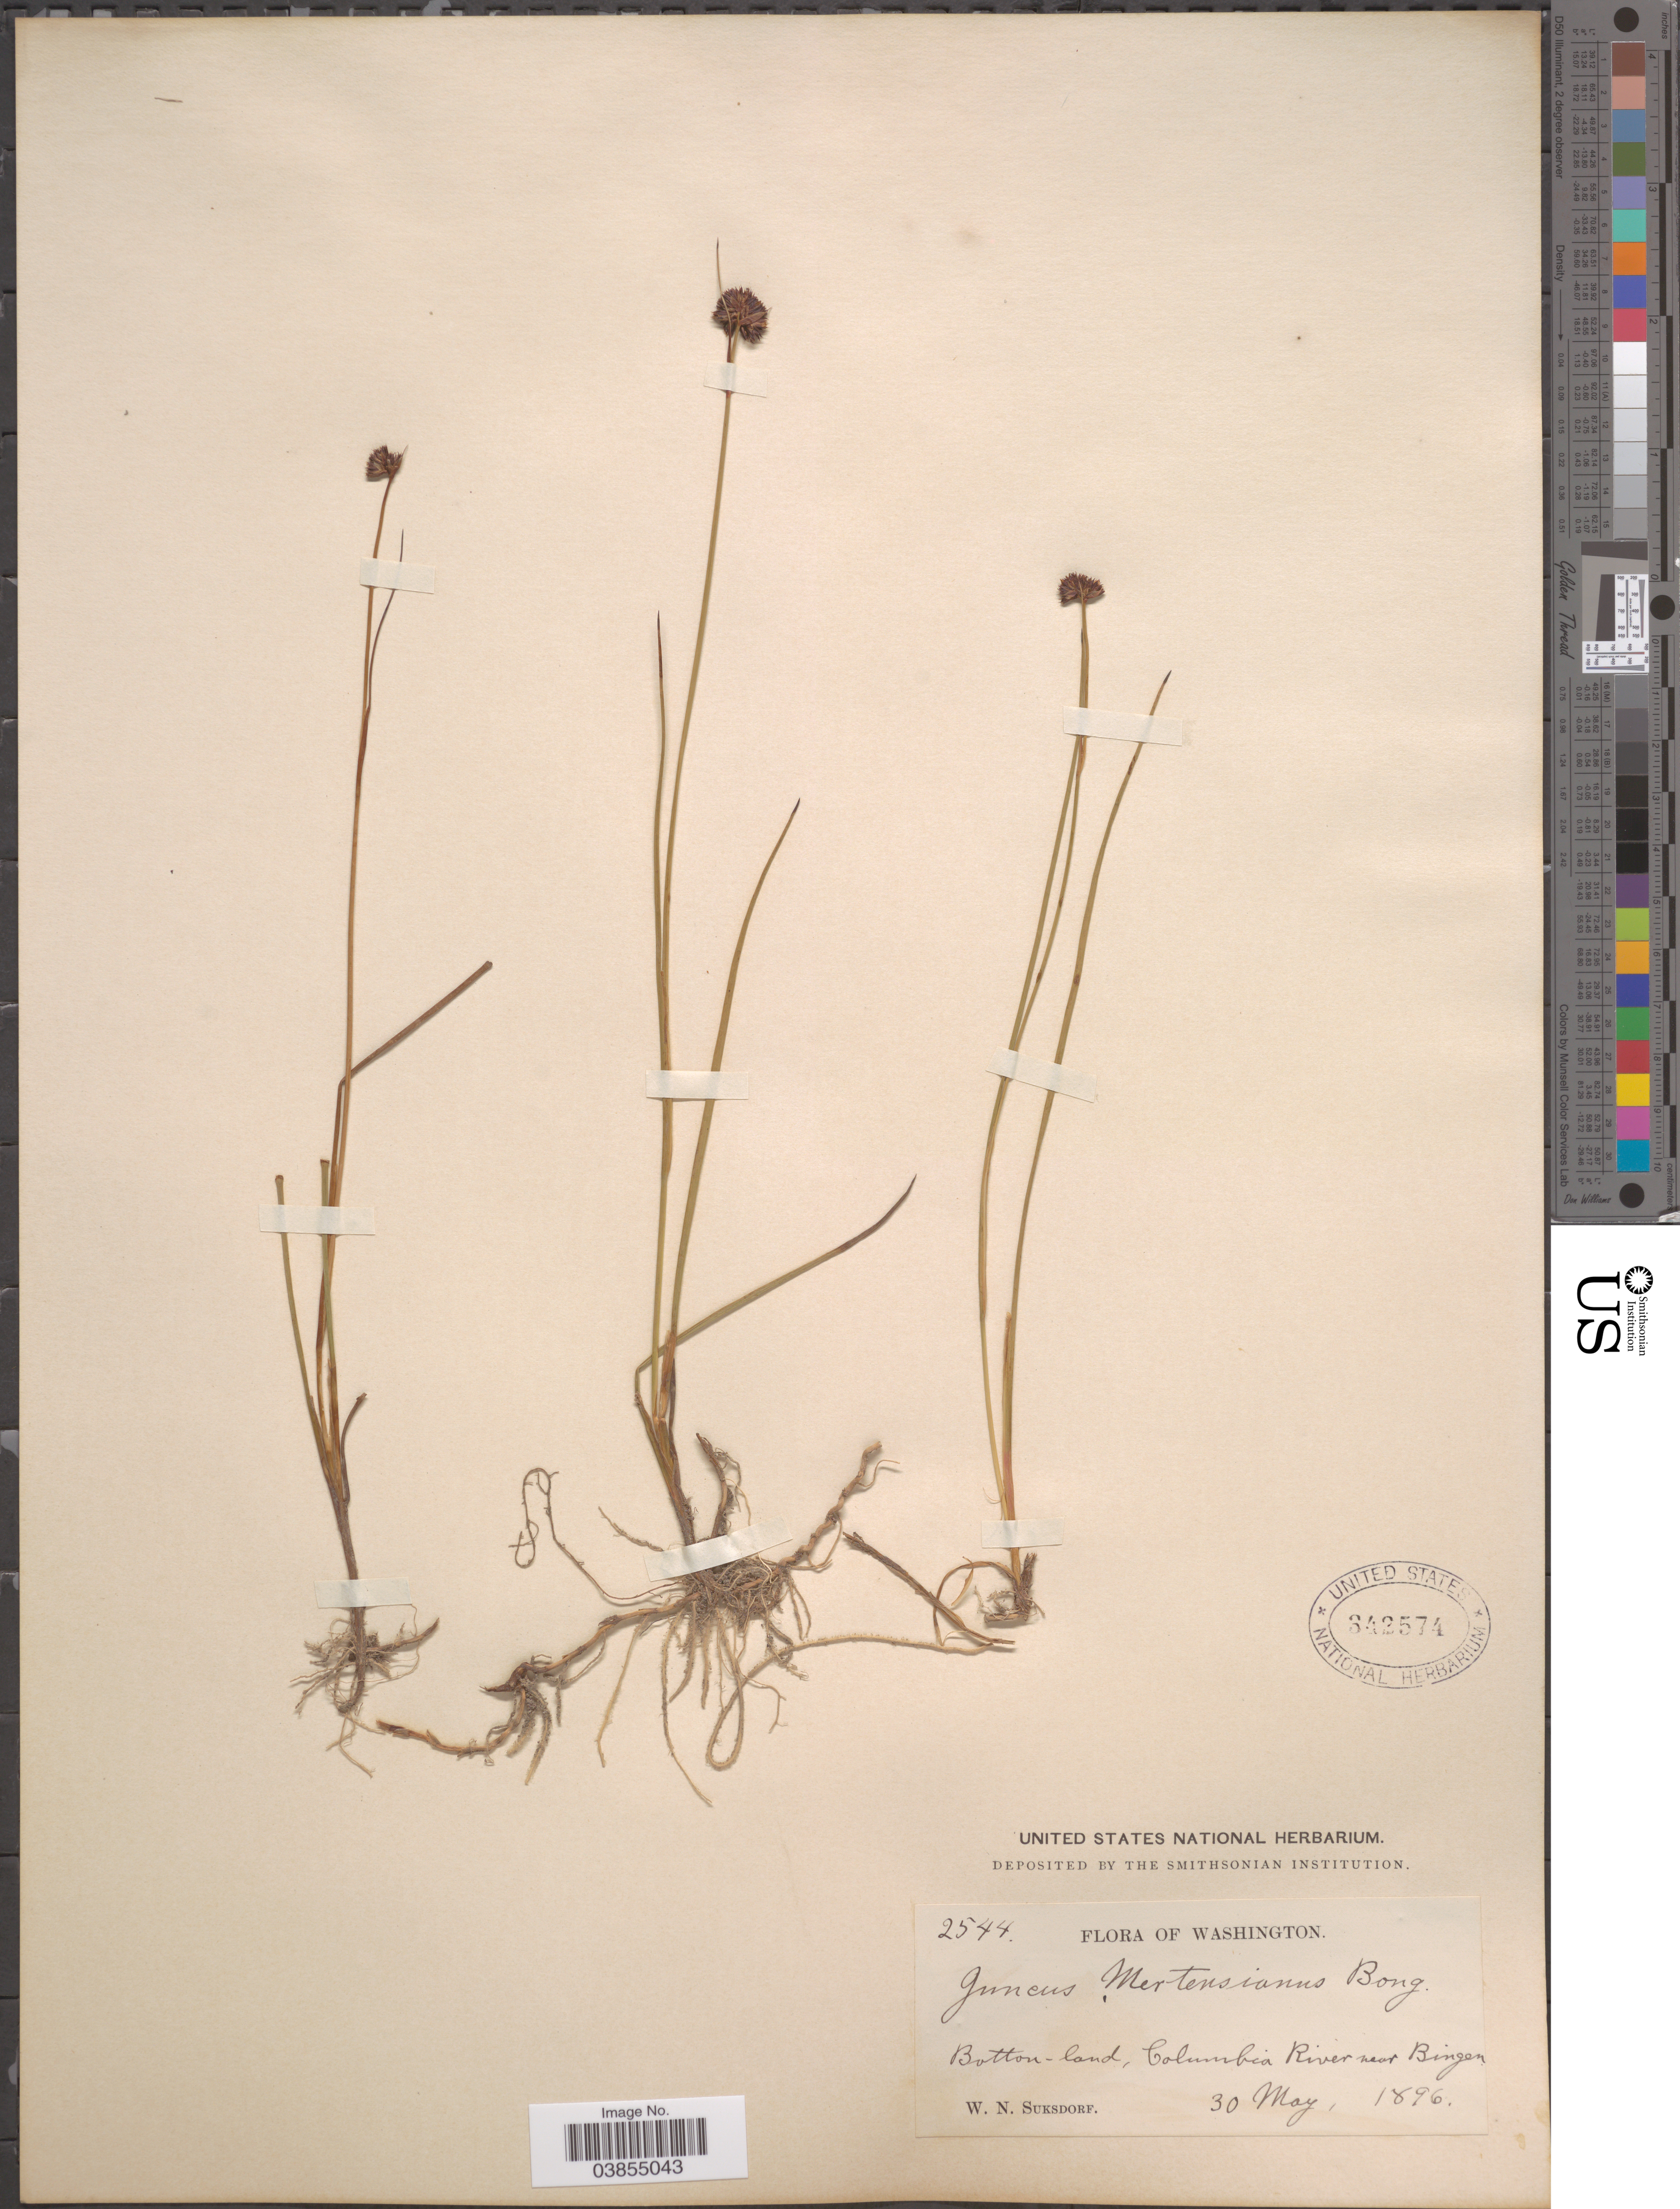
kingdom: Plantae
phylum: Tracheophyta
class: Liliopsida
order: Poales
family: Juncaceae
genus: Juncus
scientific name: Juncus mertensianus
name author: Bong.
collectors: W. N. Suksdorf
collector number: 2544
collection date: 1896-05-30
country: United States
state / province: Washington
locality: Botton-land, Columbia River near Bingen.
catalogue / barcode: US 342574